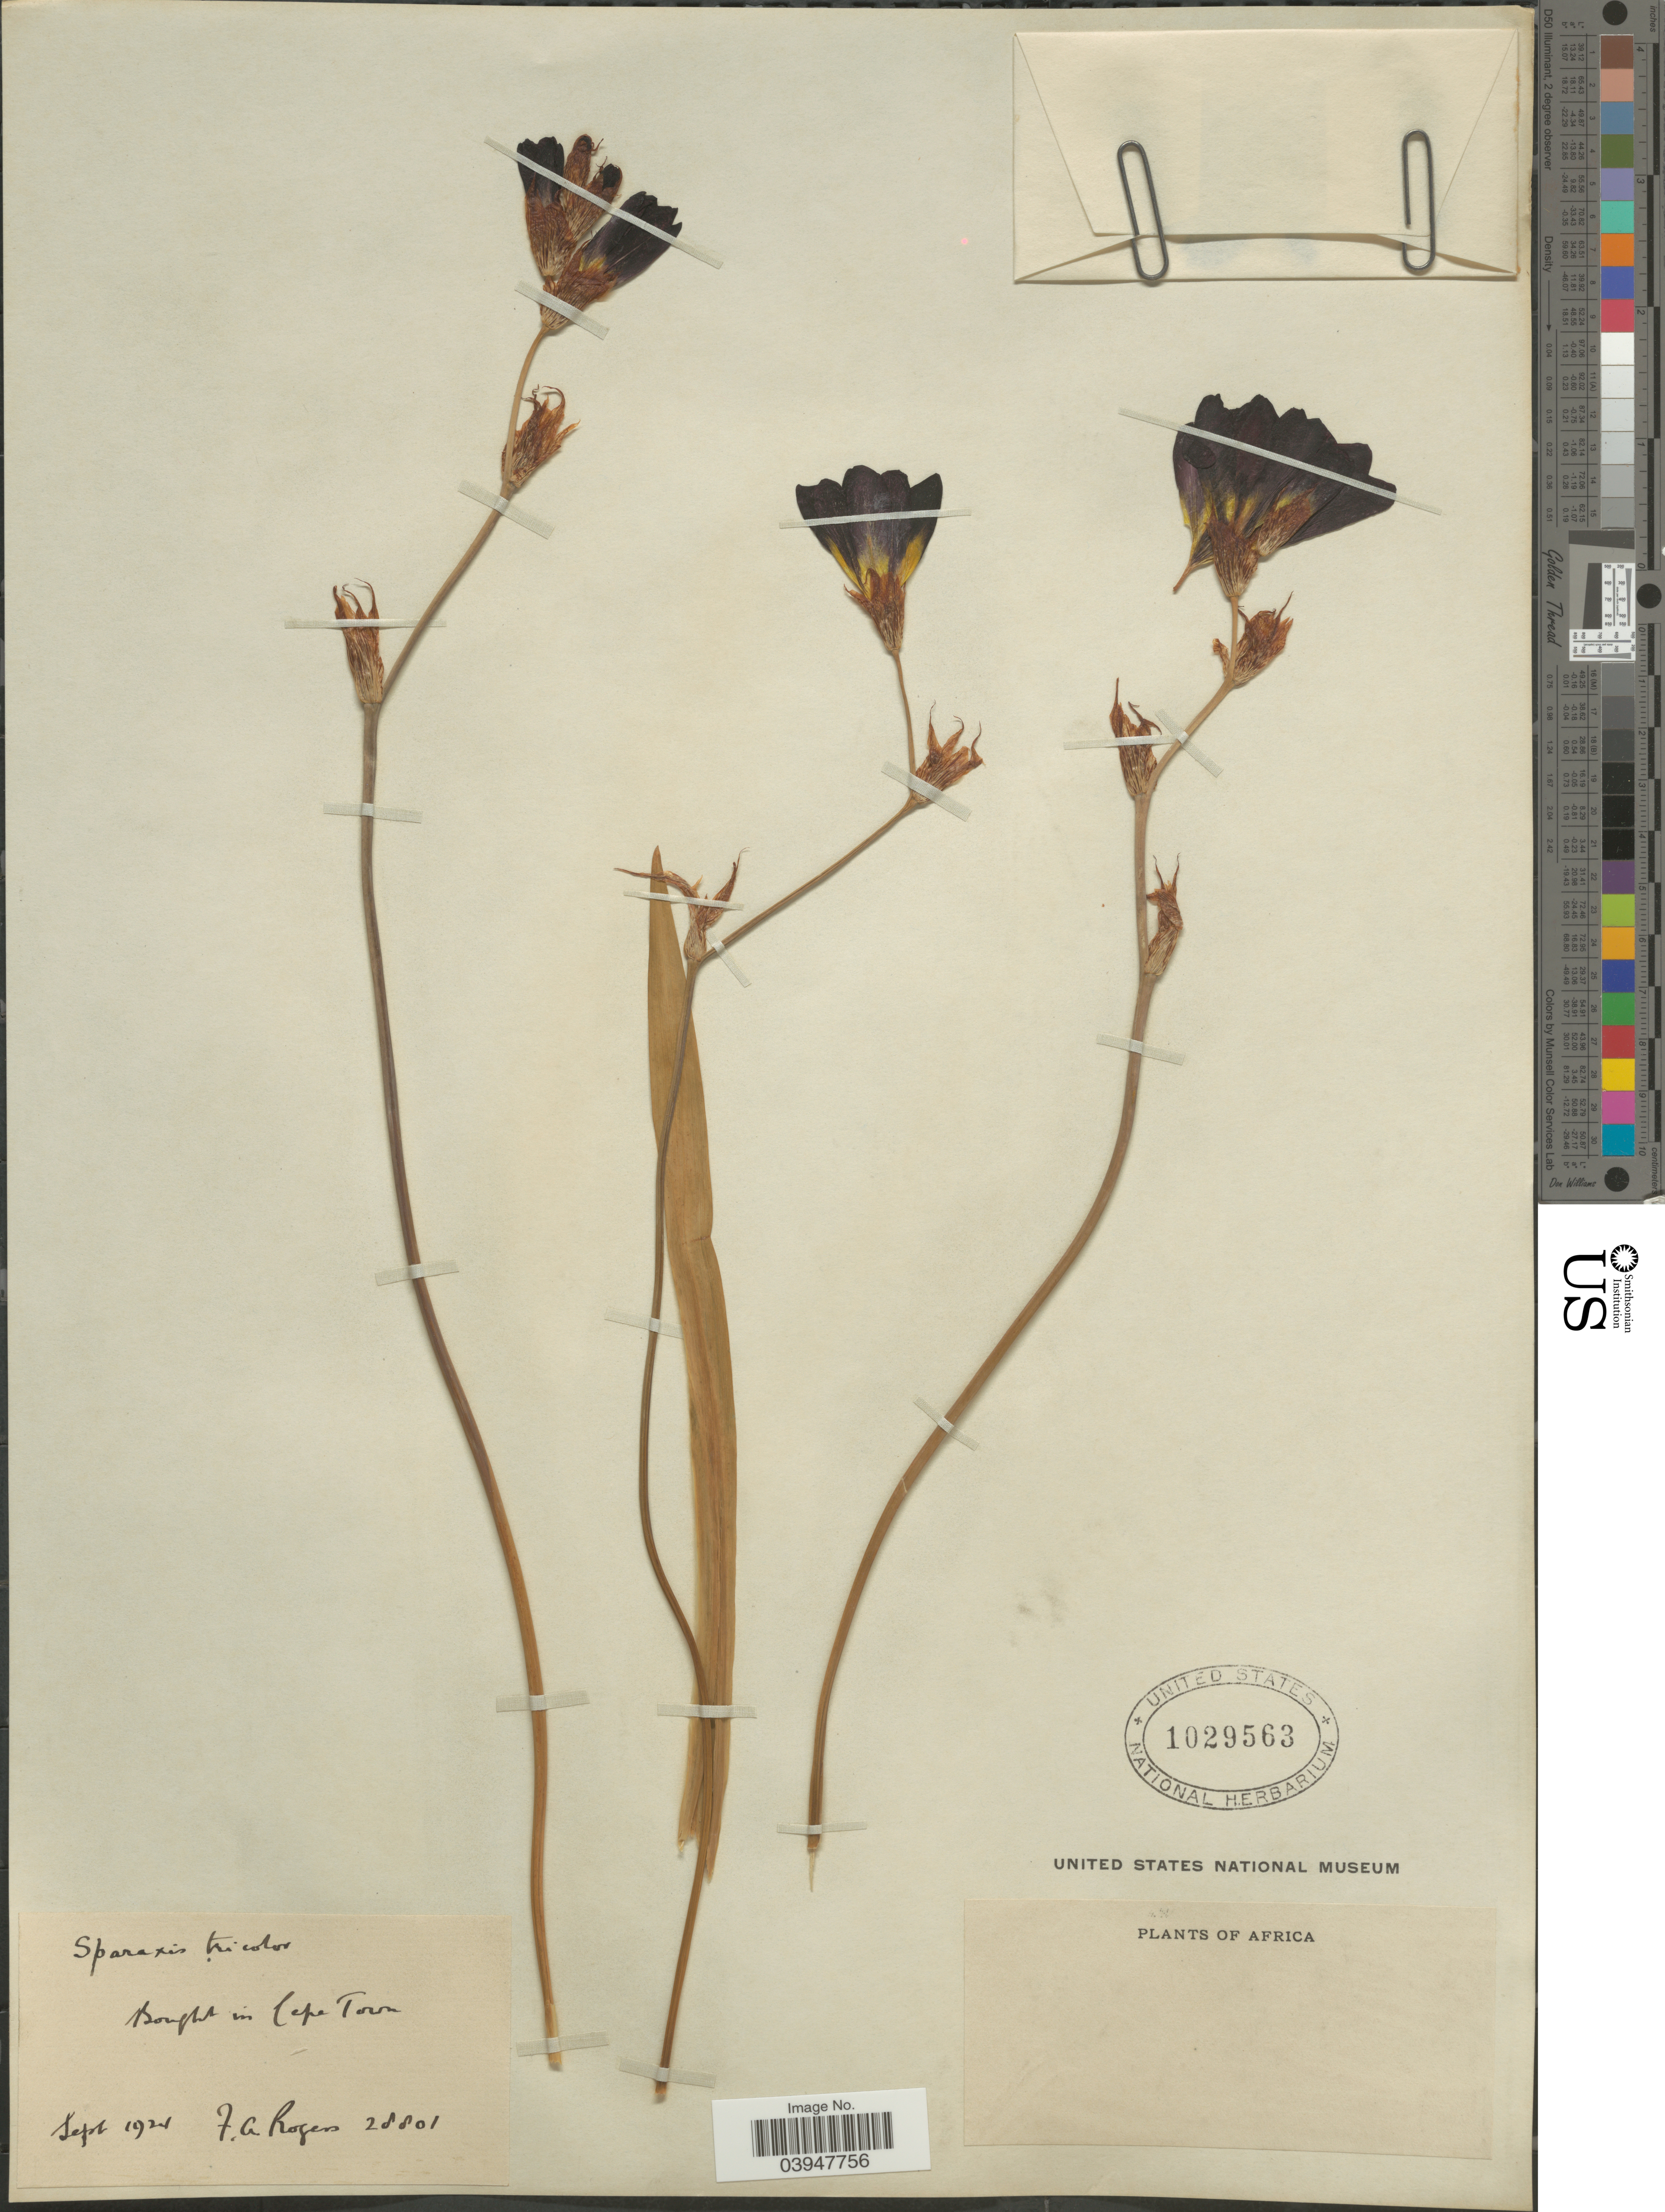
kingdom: Plantae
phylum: Tracheophyta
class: Liliopsida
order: Asparagales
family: Iridaceae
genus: Sparaxis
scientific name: Sparaxis tricolor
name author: (Schneev.) Ker Gawl.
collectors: F. A. Rogers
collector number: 28801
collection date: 1924-09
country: South Africa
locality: Cape Town. Africa.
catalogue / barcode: US 1029563